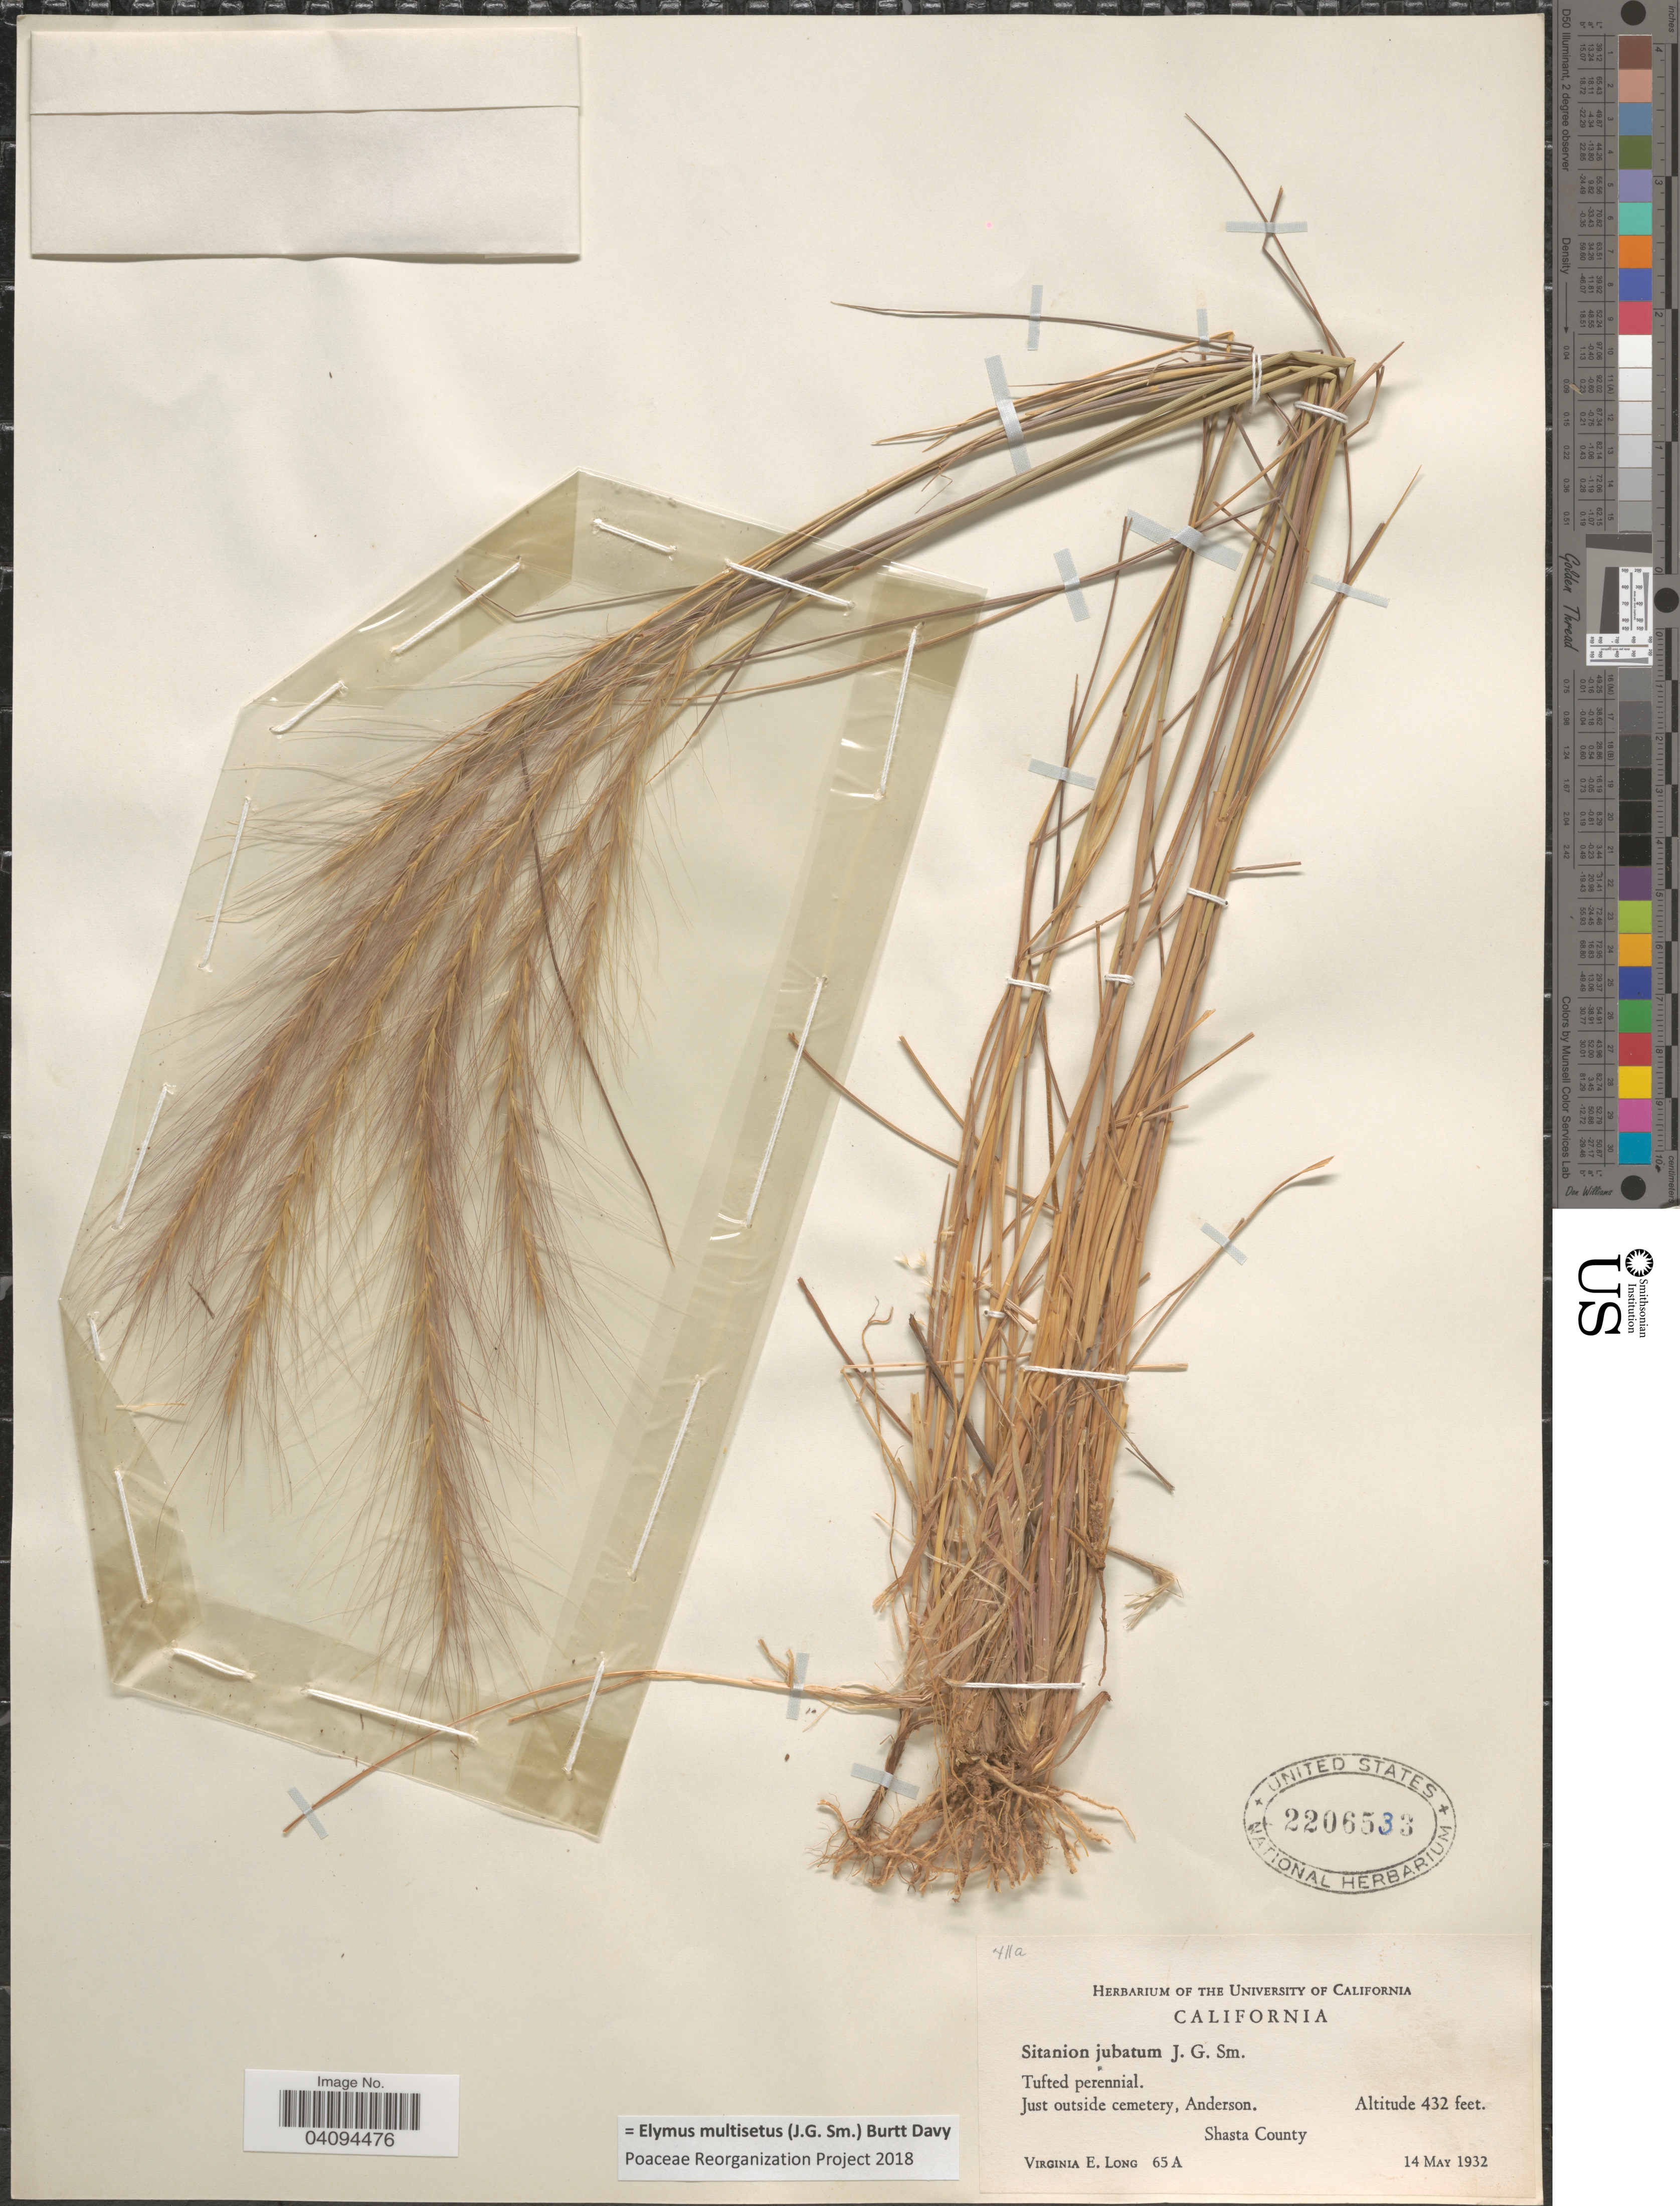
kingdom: Plantae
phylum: Tracheophyta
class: Liliopsida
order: Poales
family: Poaceae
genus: Elymus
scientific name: Elymus multisetus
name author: (J.G. Sm.) Burtt Davy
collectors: V. Long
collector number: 65A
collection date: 1932-05-14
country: United States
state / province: California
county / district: Shasta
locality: Just outside cemetery, Anderson. Shasta County.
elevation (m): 132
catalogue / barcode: US 2206533